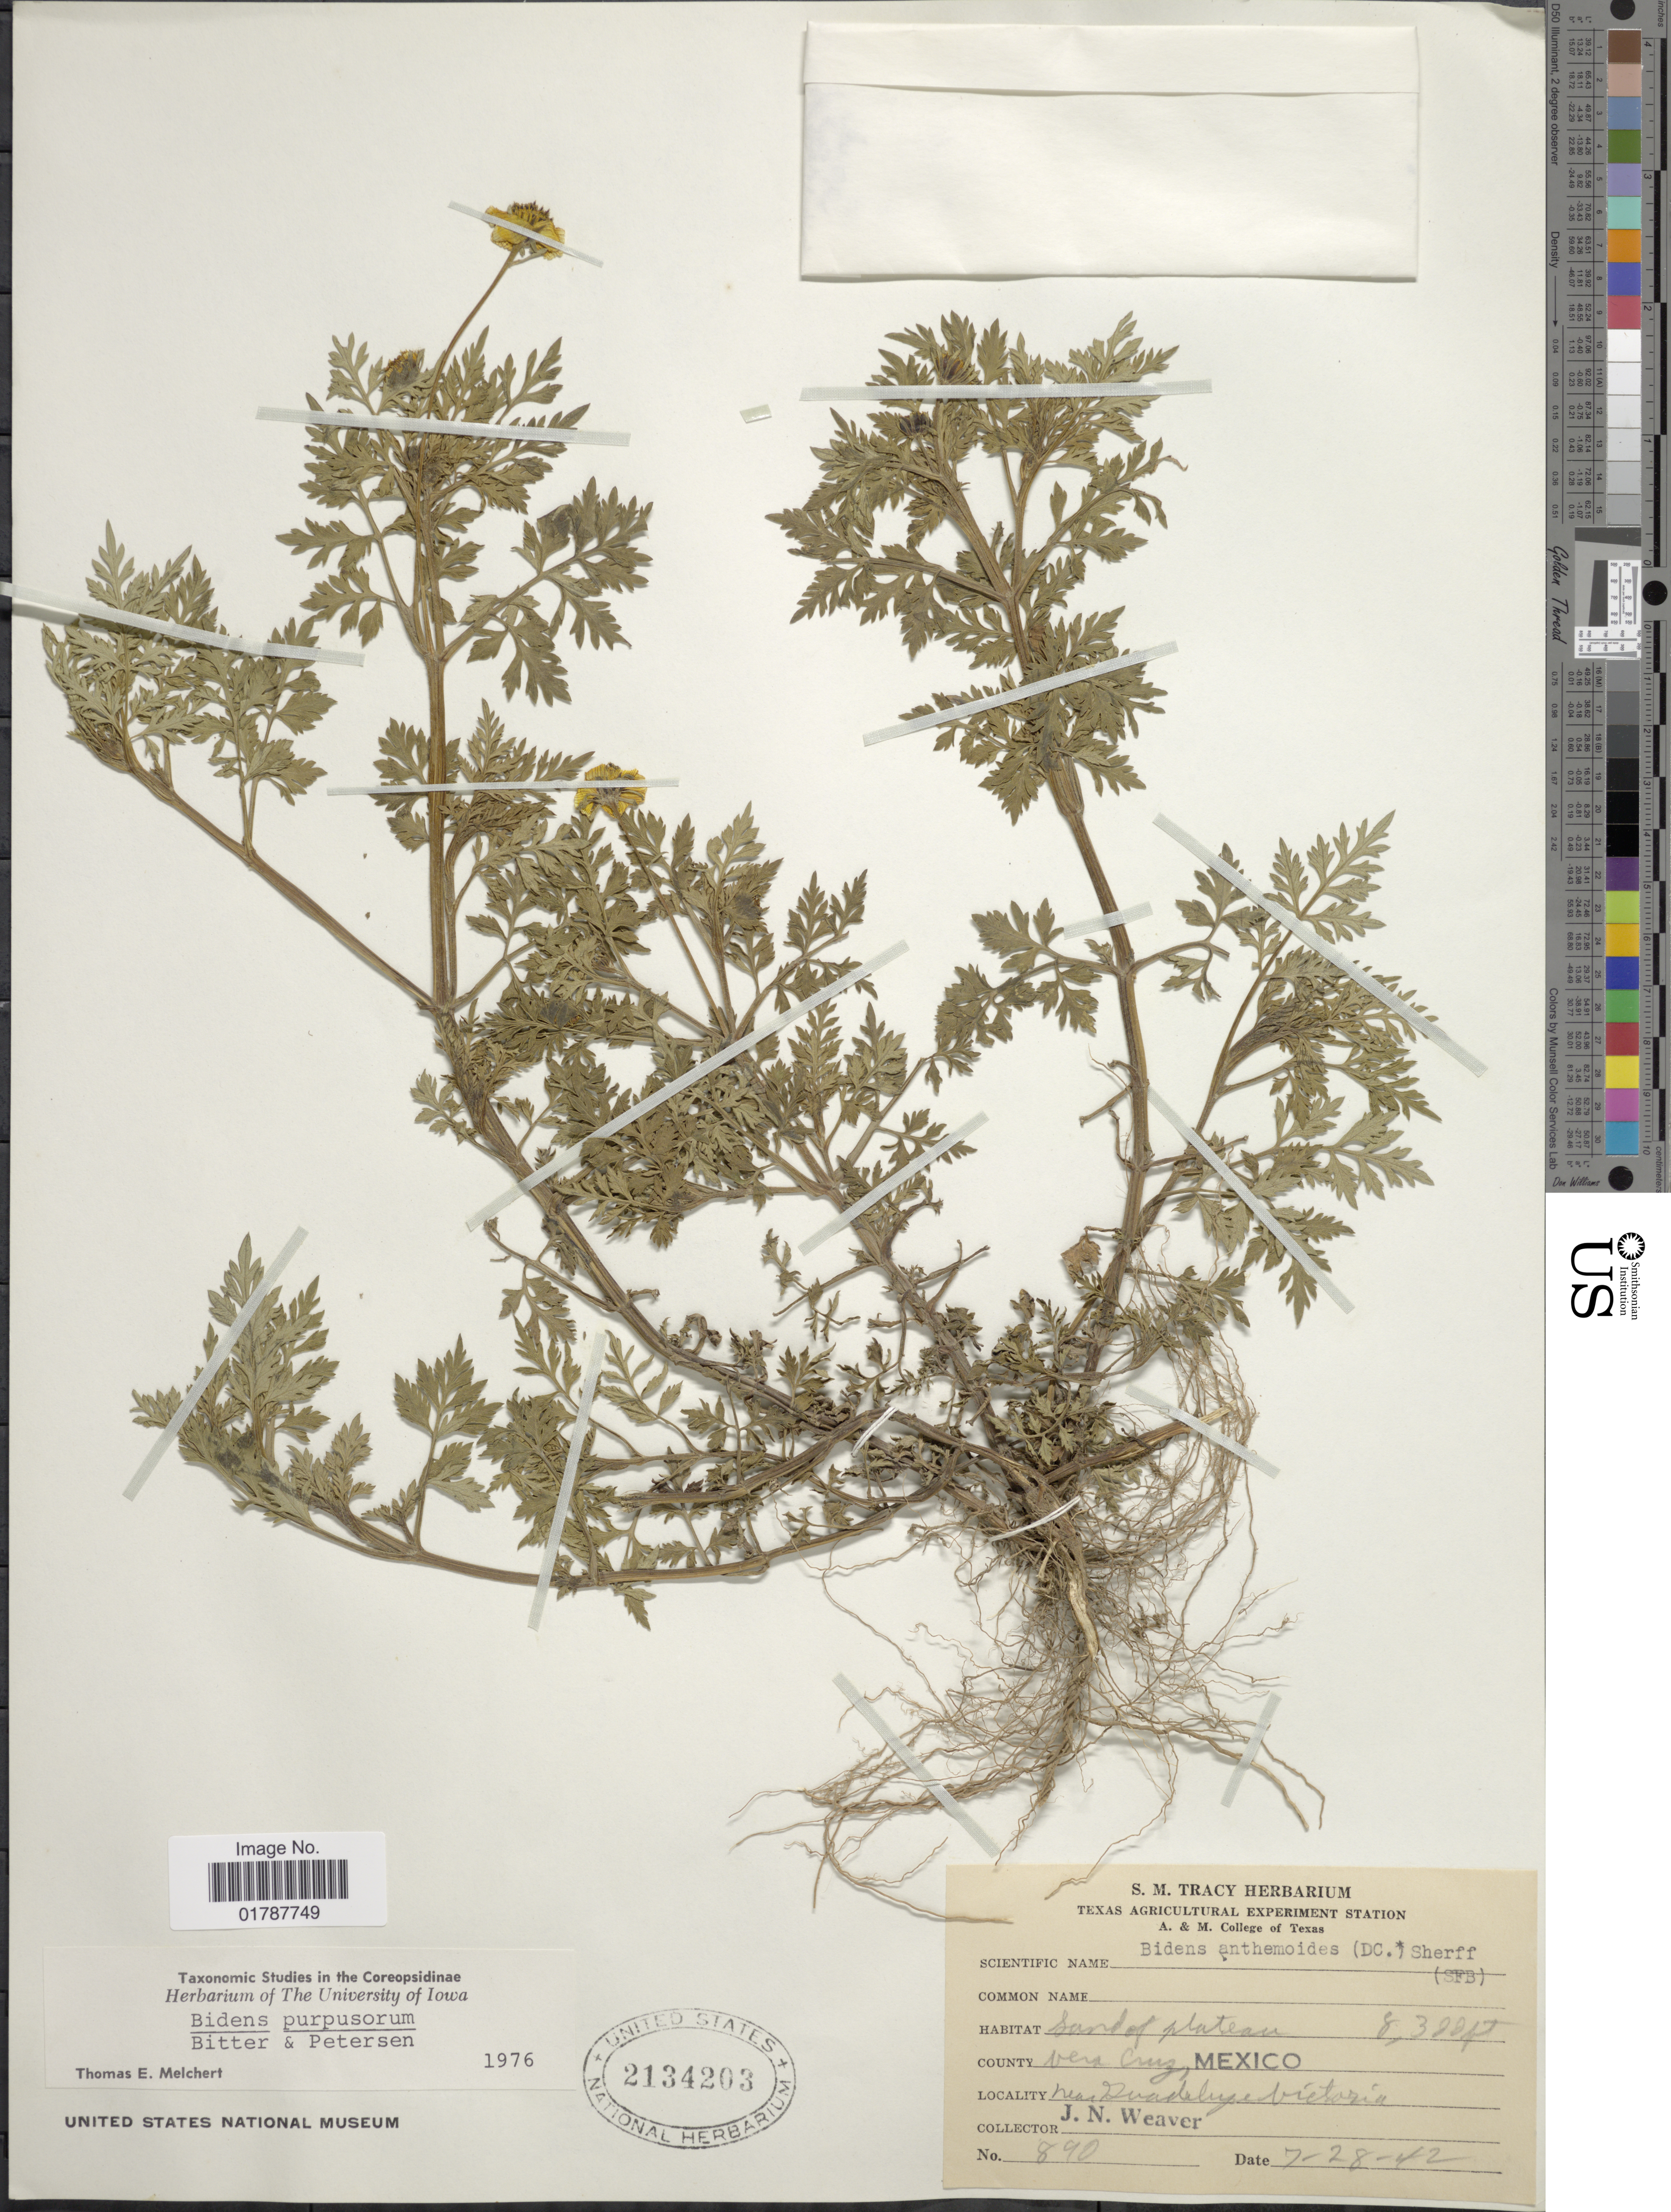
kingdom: Plantae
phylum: Tracheophyta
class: Magnoliopsida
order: Asterales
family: Asteraceae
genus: Bidens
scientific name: Bidens purpusorum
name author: Bitter & Petersen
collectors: J. N. Weaver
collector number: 890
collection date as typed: Transcribed d/m/y: 28/7/42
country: Mexico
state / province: Veracruz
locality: Vera Cruz, Mexico, near Guadalupe Victoria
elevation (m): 2530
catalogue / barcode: US 2134203